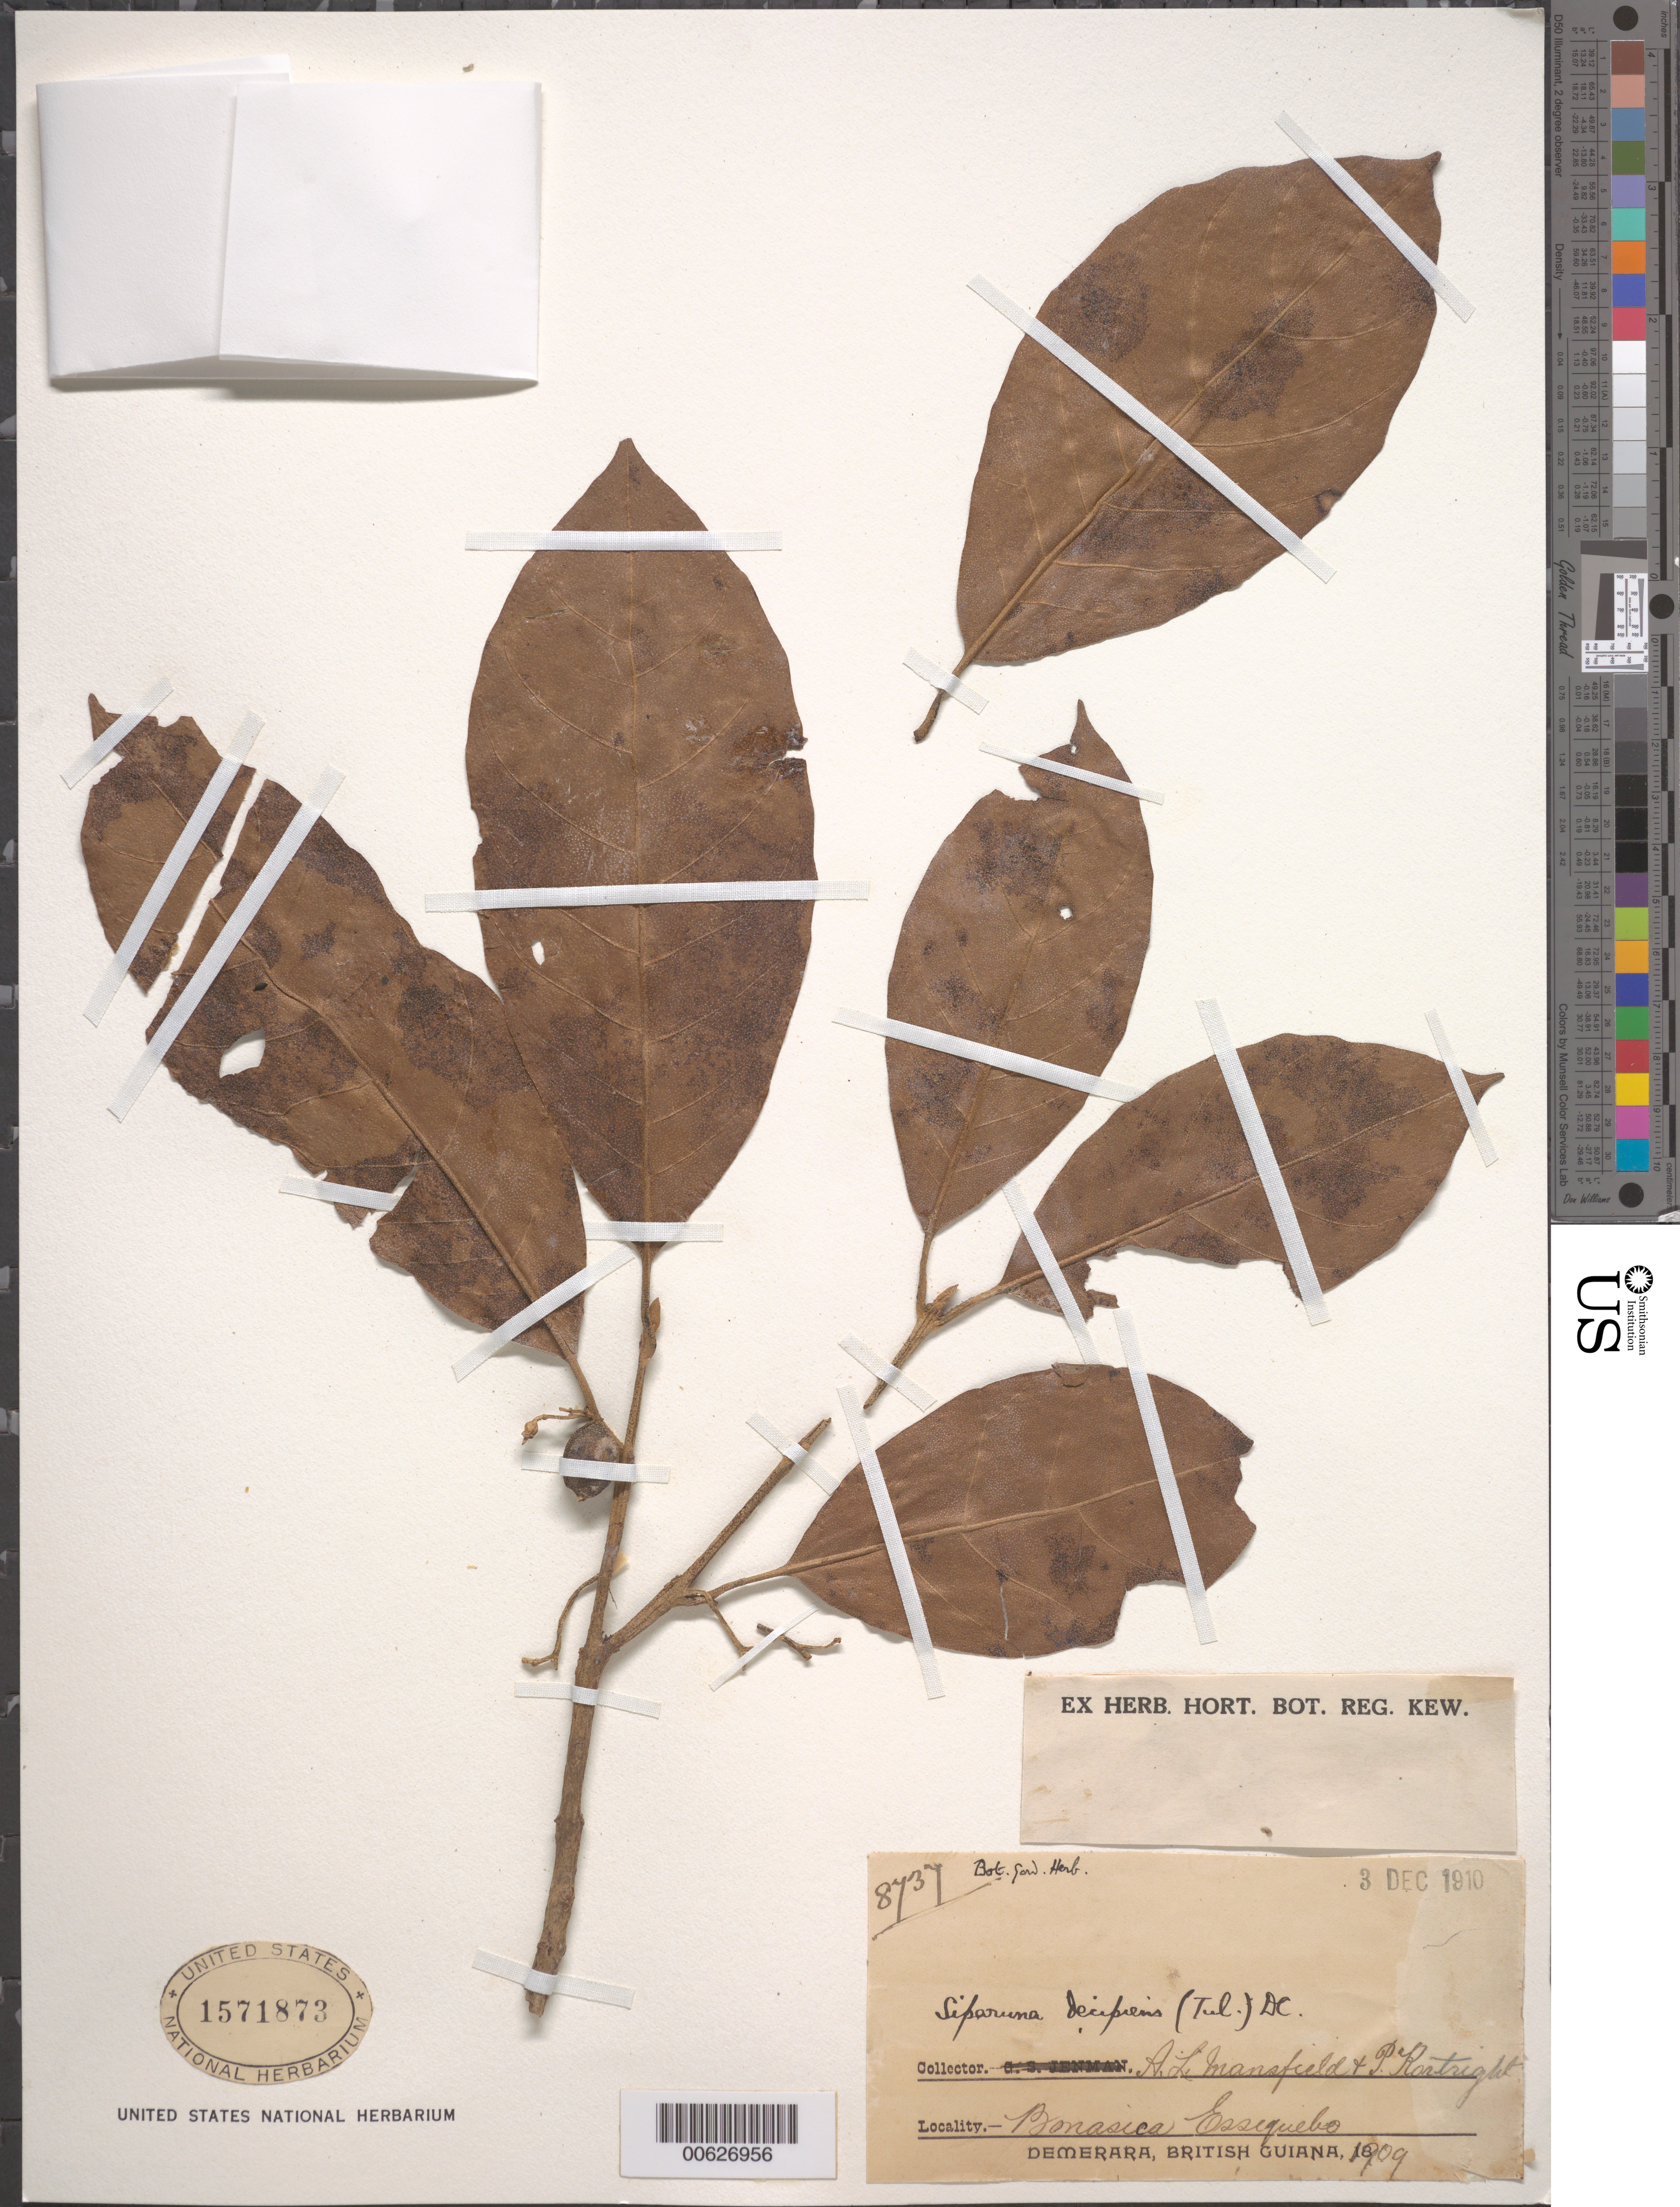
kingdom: Plantae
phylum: Tracheophyta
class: Magnoliopsida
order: Laurales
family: Siparunaceae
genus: Siparuna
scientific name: Siparuna decipiens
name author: (Tul.) A. DC.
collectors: A. Mansfield & P. Kortright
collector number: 8737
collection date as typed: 1909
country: Guyana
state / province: Essequibo Isl-W. Demerara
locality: Bonasica, Essequibo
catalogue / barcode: US 1571873